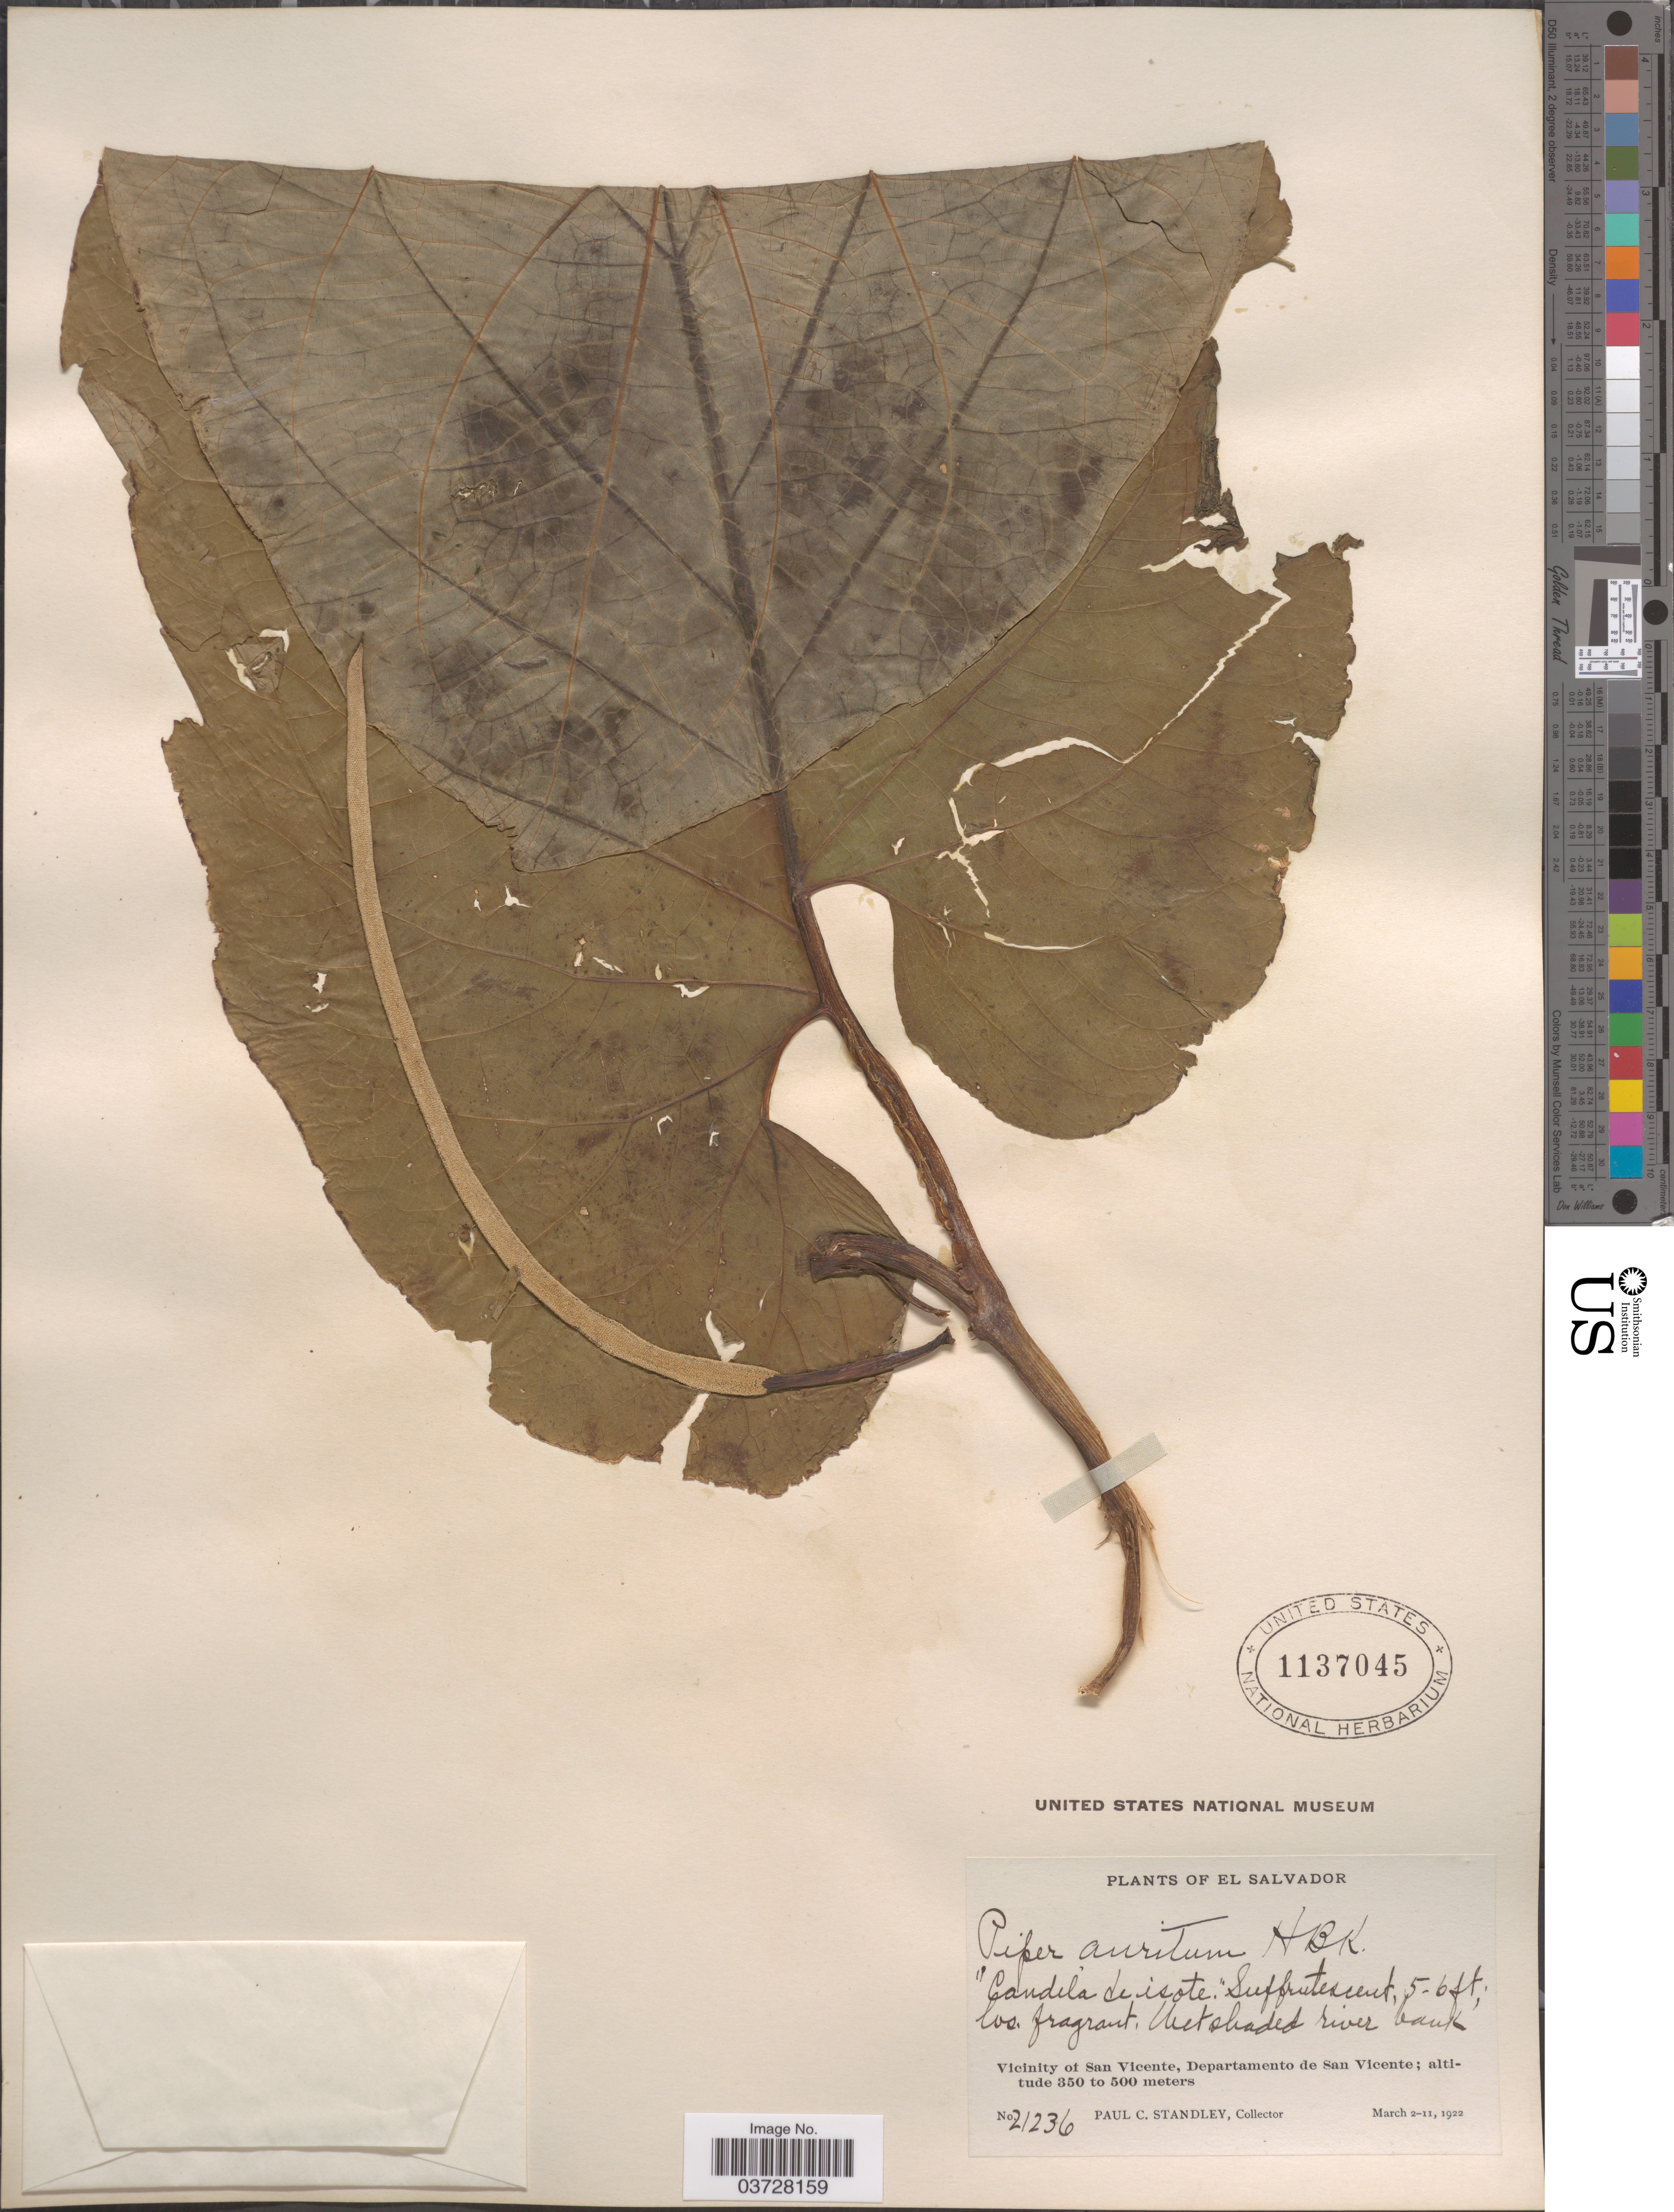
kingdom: Plantae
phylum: Tracheophyta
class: Magnoliopsida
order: Piperales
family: Piperaceae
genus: Piper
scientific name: Piper auritum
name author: Kunth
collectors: P. C. Standley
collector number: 21236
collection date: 1922-03-02/1922-03-11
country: El Salvador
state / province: San Vincente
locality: Vicinity of San Vicente, Departamenyo de Sanm Vicente.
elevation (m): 350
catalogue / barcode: US 1137045